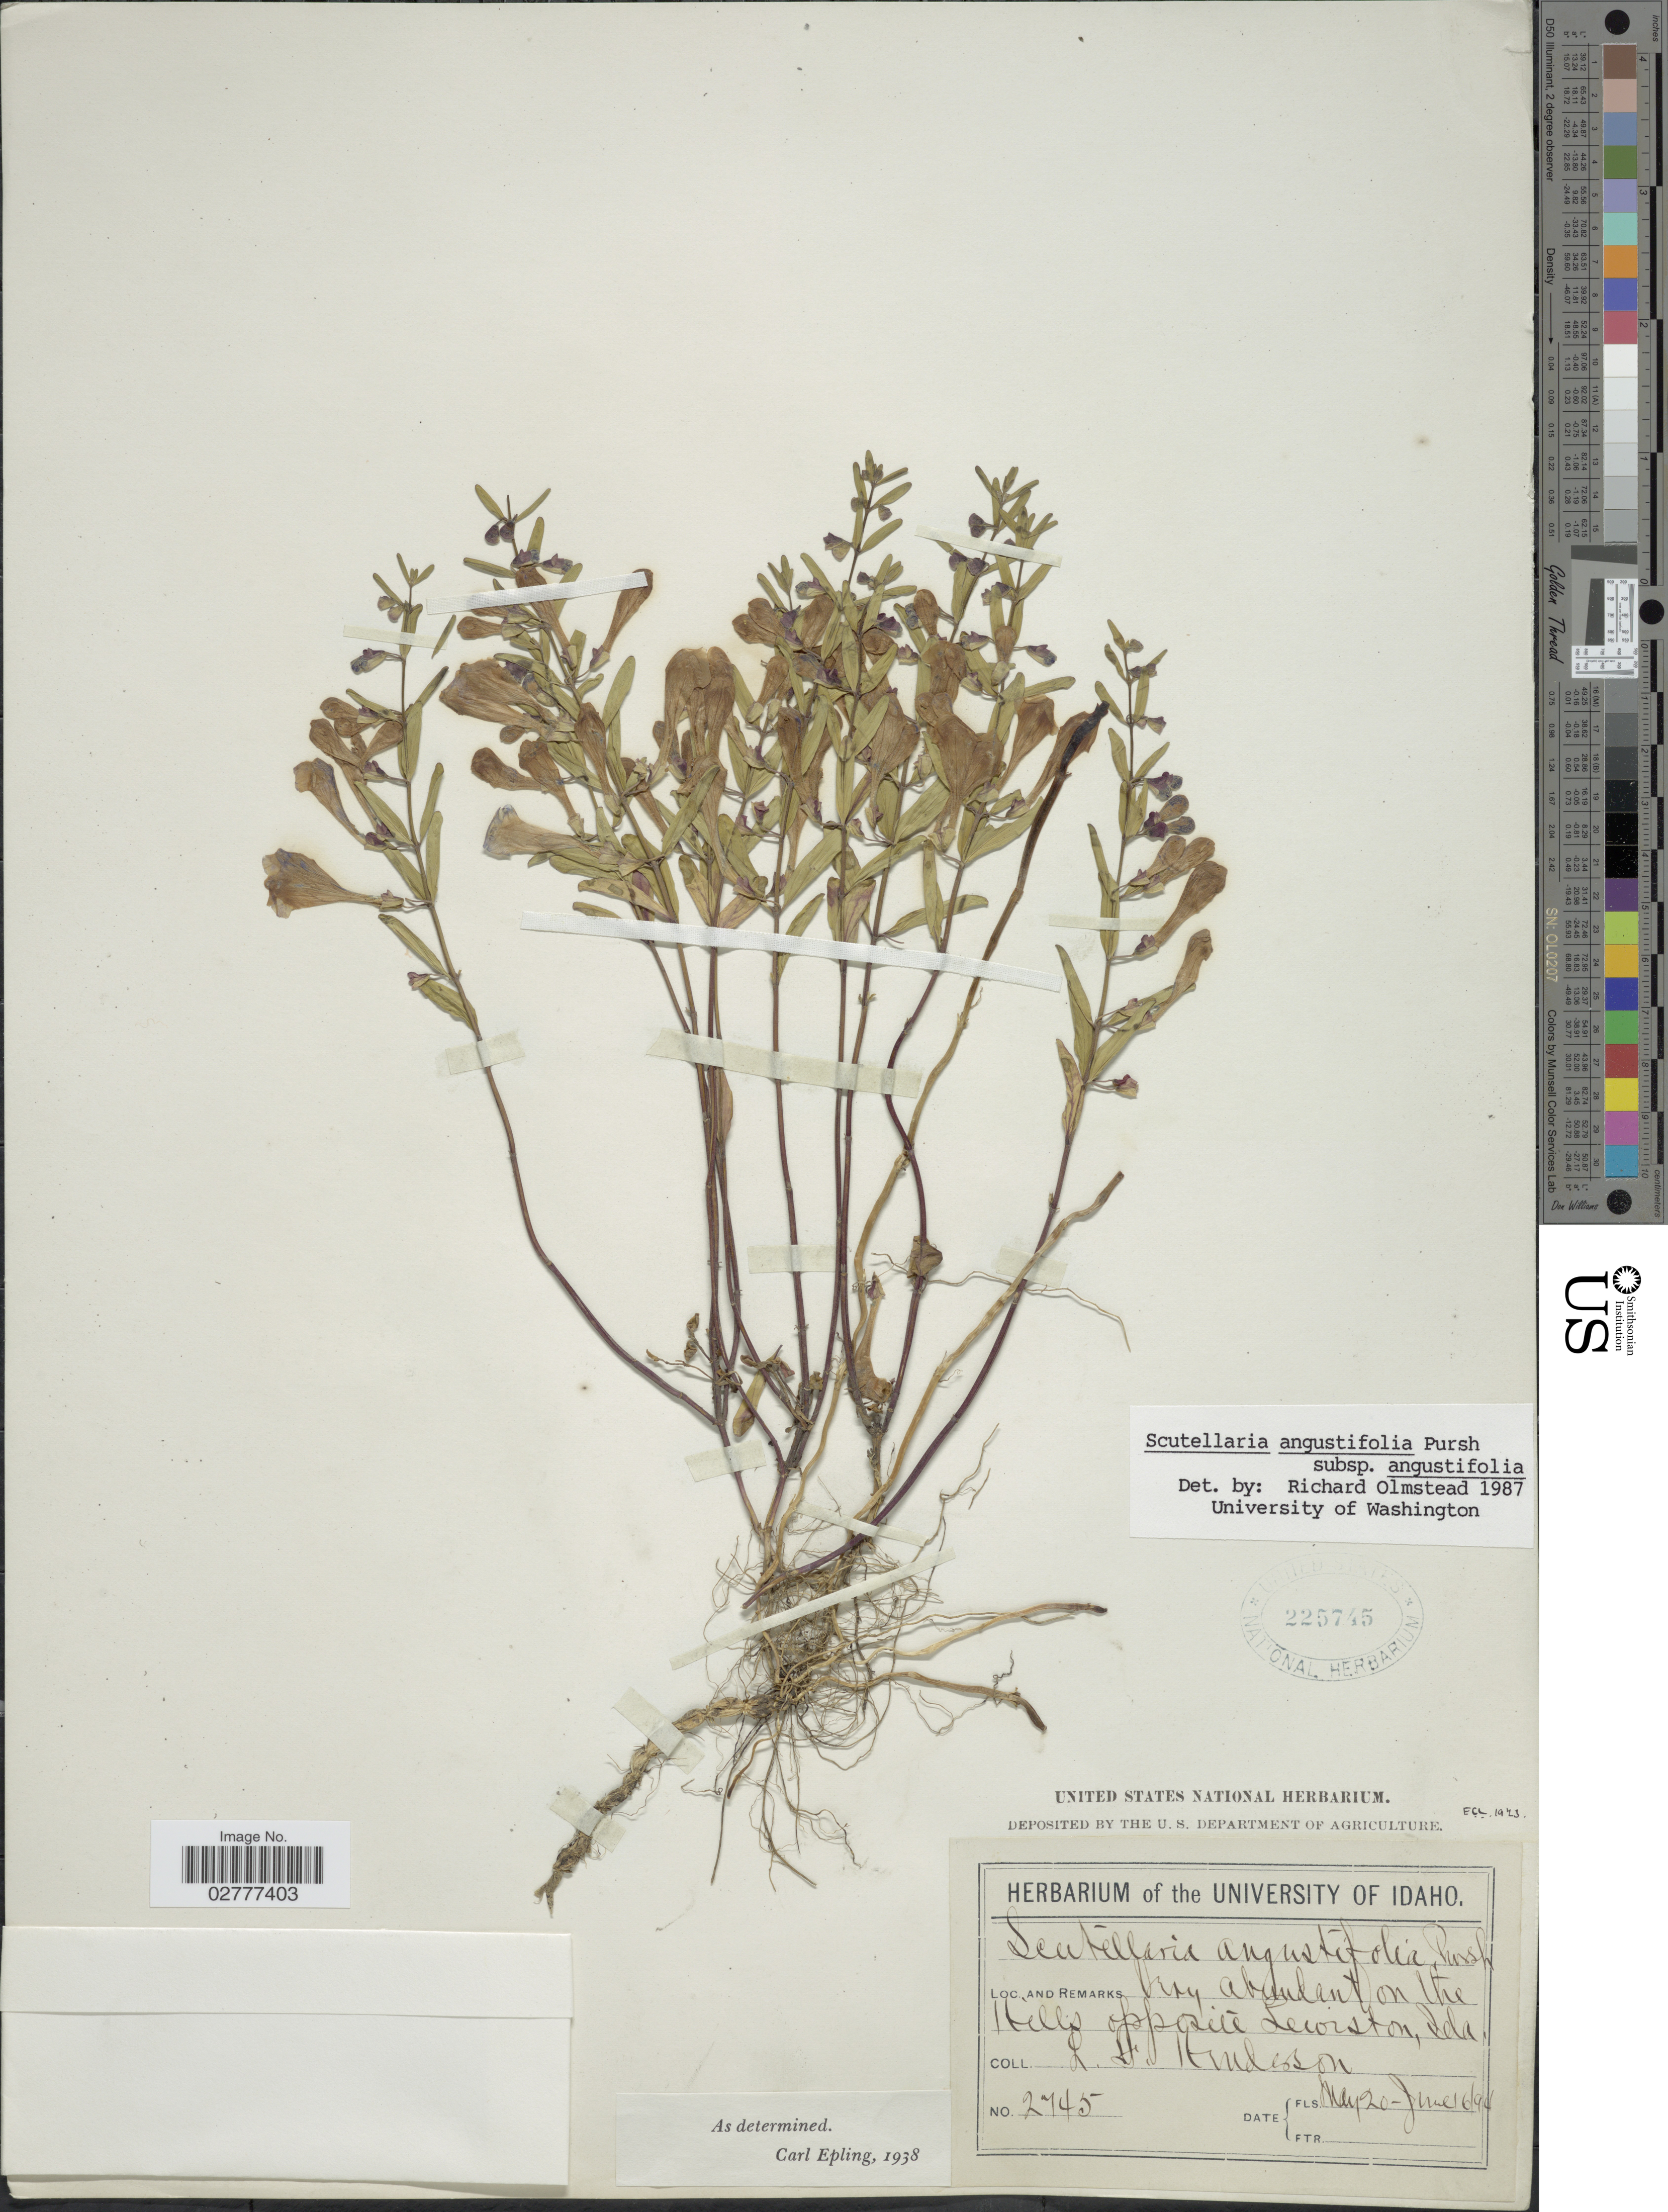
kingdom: Plantae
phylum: Tracheophyta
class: Magnoliopsida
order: Lamiales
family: Lamiaceae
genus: Scutellaria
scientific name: Scutellaria angustifolia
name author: Pursh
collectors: L. Henderson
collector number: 2745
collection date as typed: Transcribed d/m/y: 20/5/94 to 16/6/94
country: United States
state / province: Idaho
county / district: Nez Perce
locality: Hills opposite Lewiston.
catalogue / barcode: US 225745